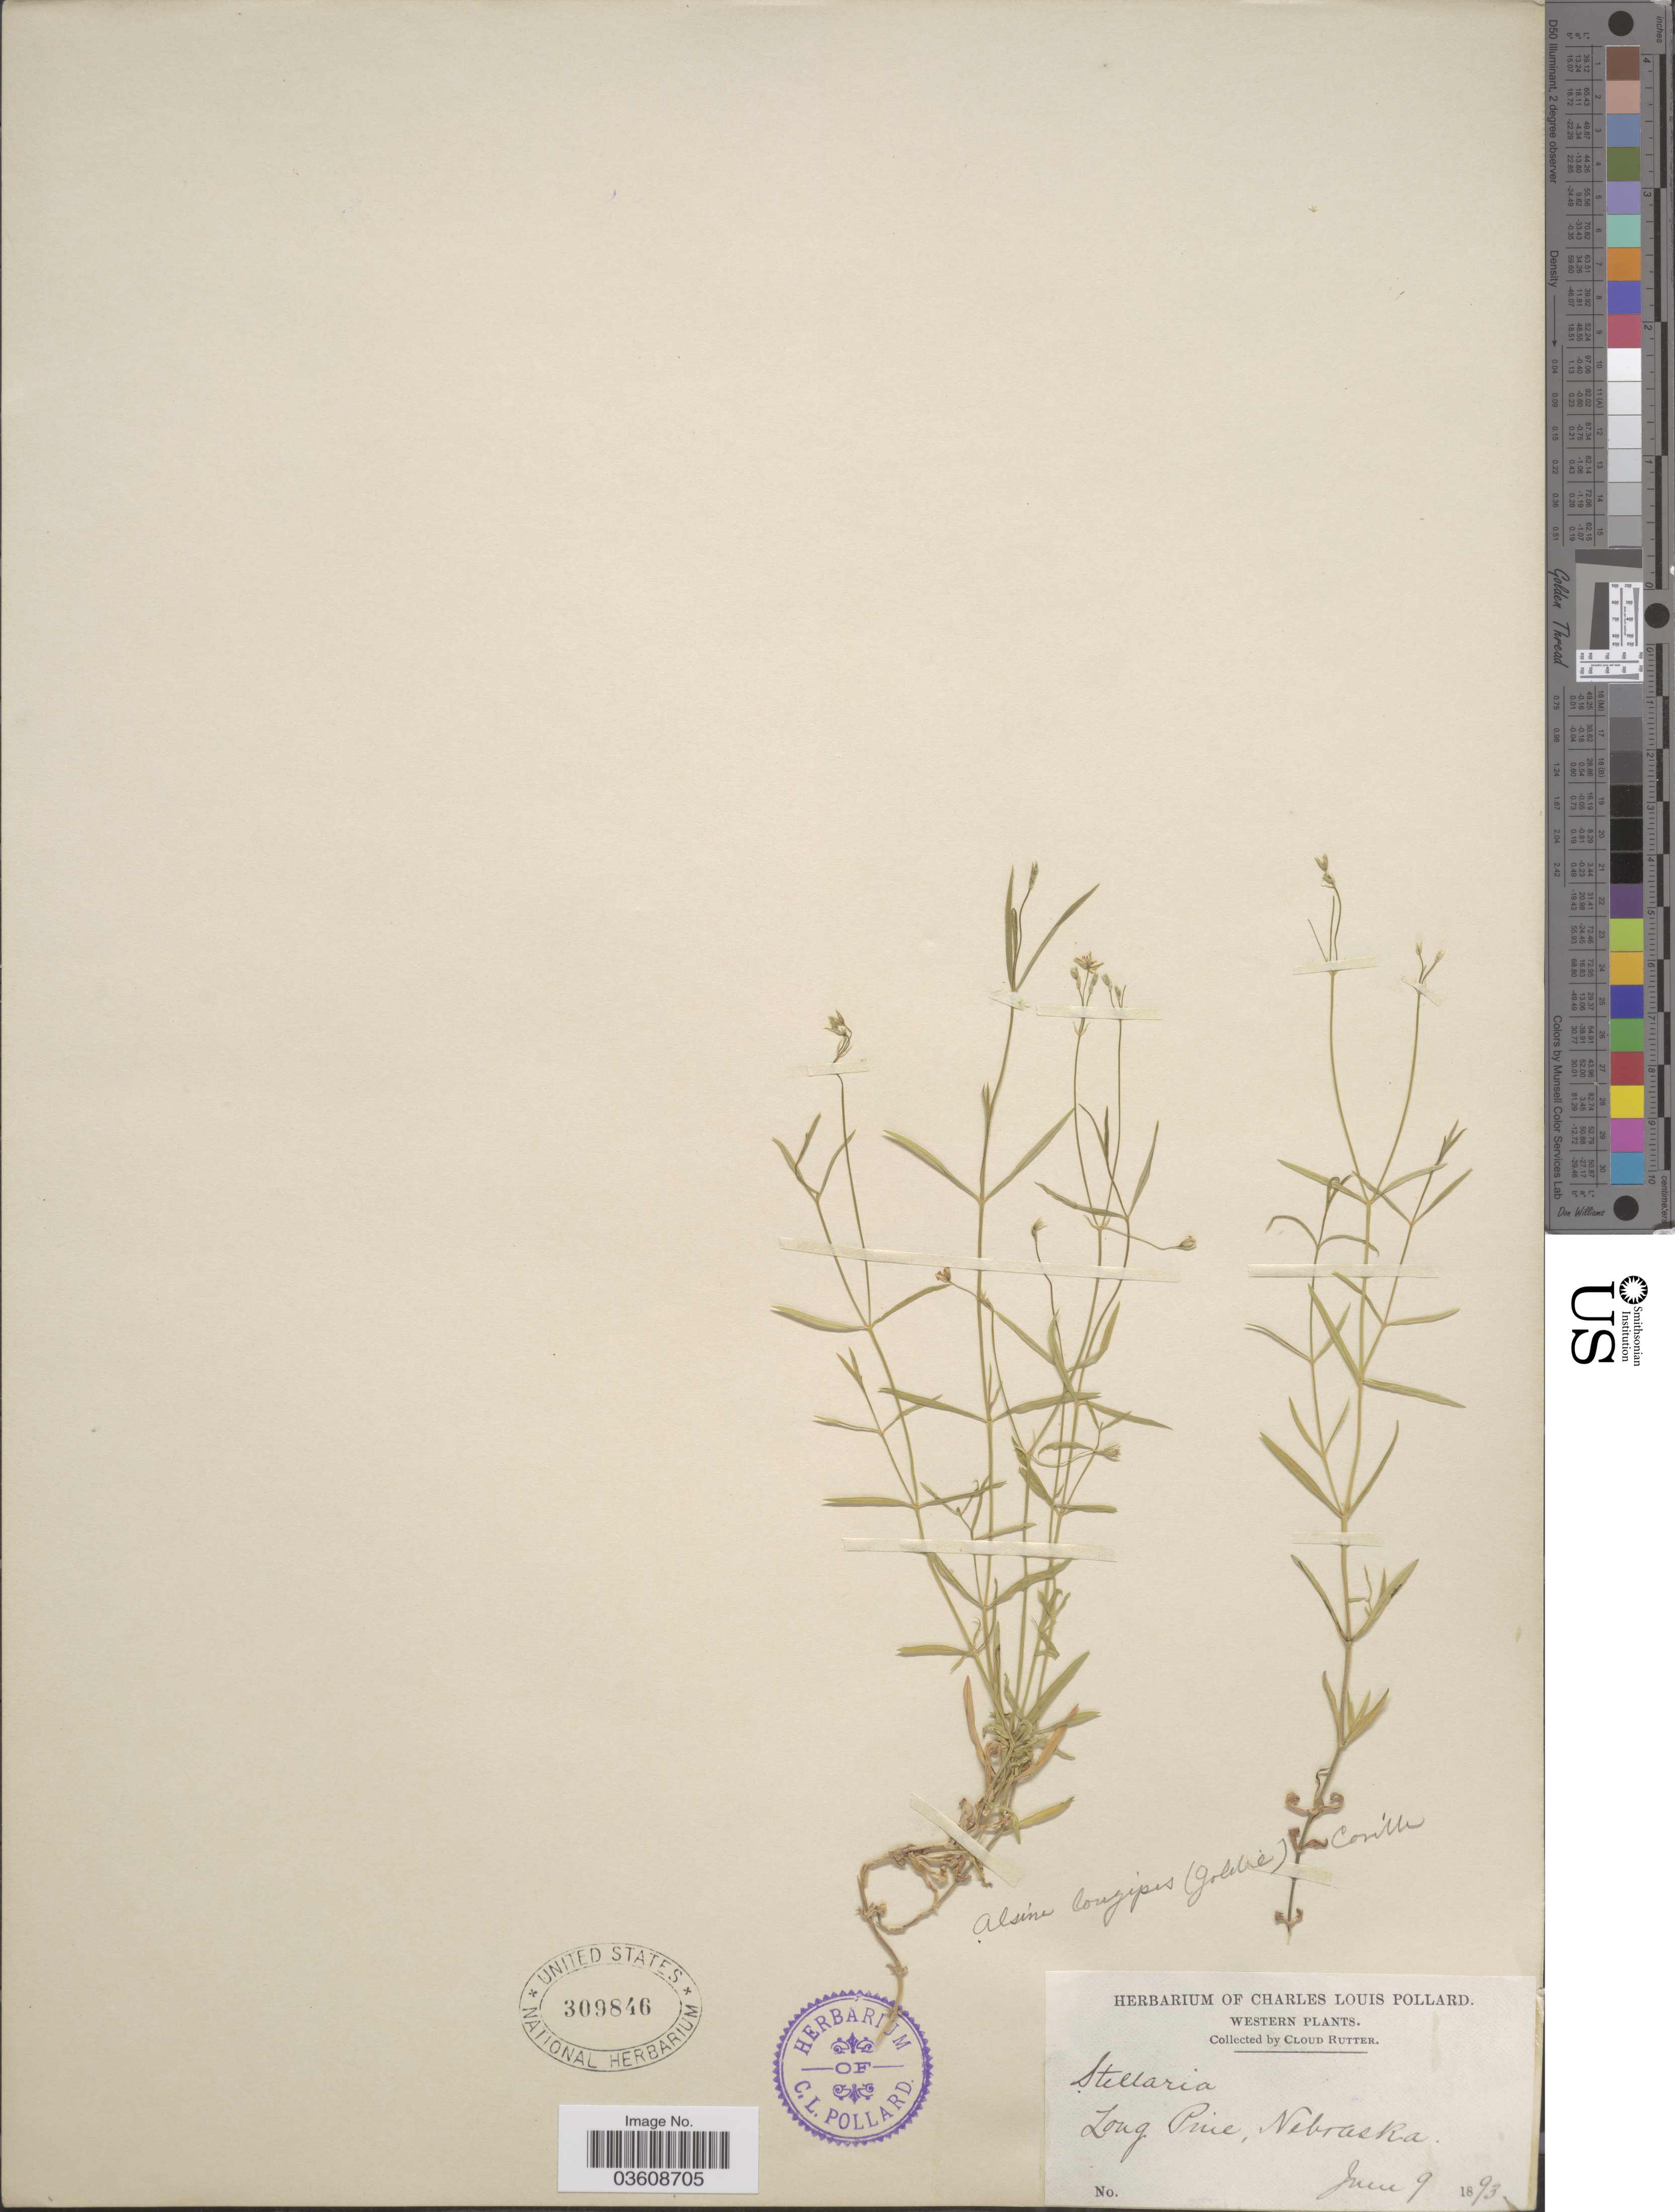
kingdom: Plantae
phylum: Tracheophyta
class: Magnoliopsida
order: Caryophyllales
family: Caryophyllaceae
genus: Stellaria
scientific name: Stellaria longipes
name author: Goldie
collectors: C. Rutter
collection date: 1893-06-09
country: United States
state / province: Nebraska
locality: Western. Long Pine.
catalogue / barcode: US 309846